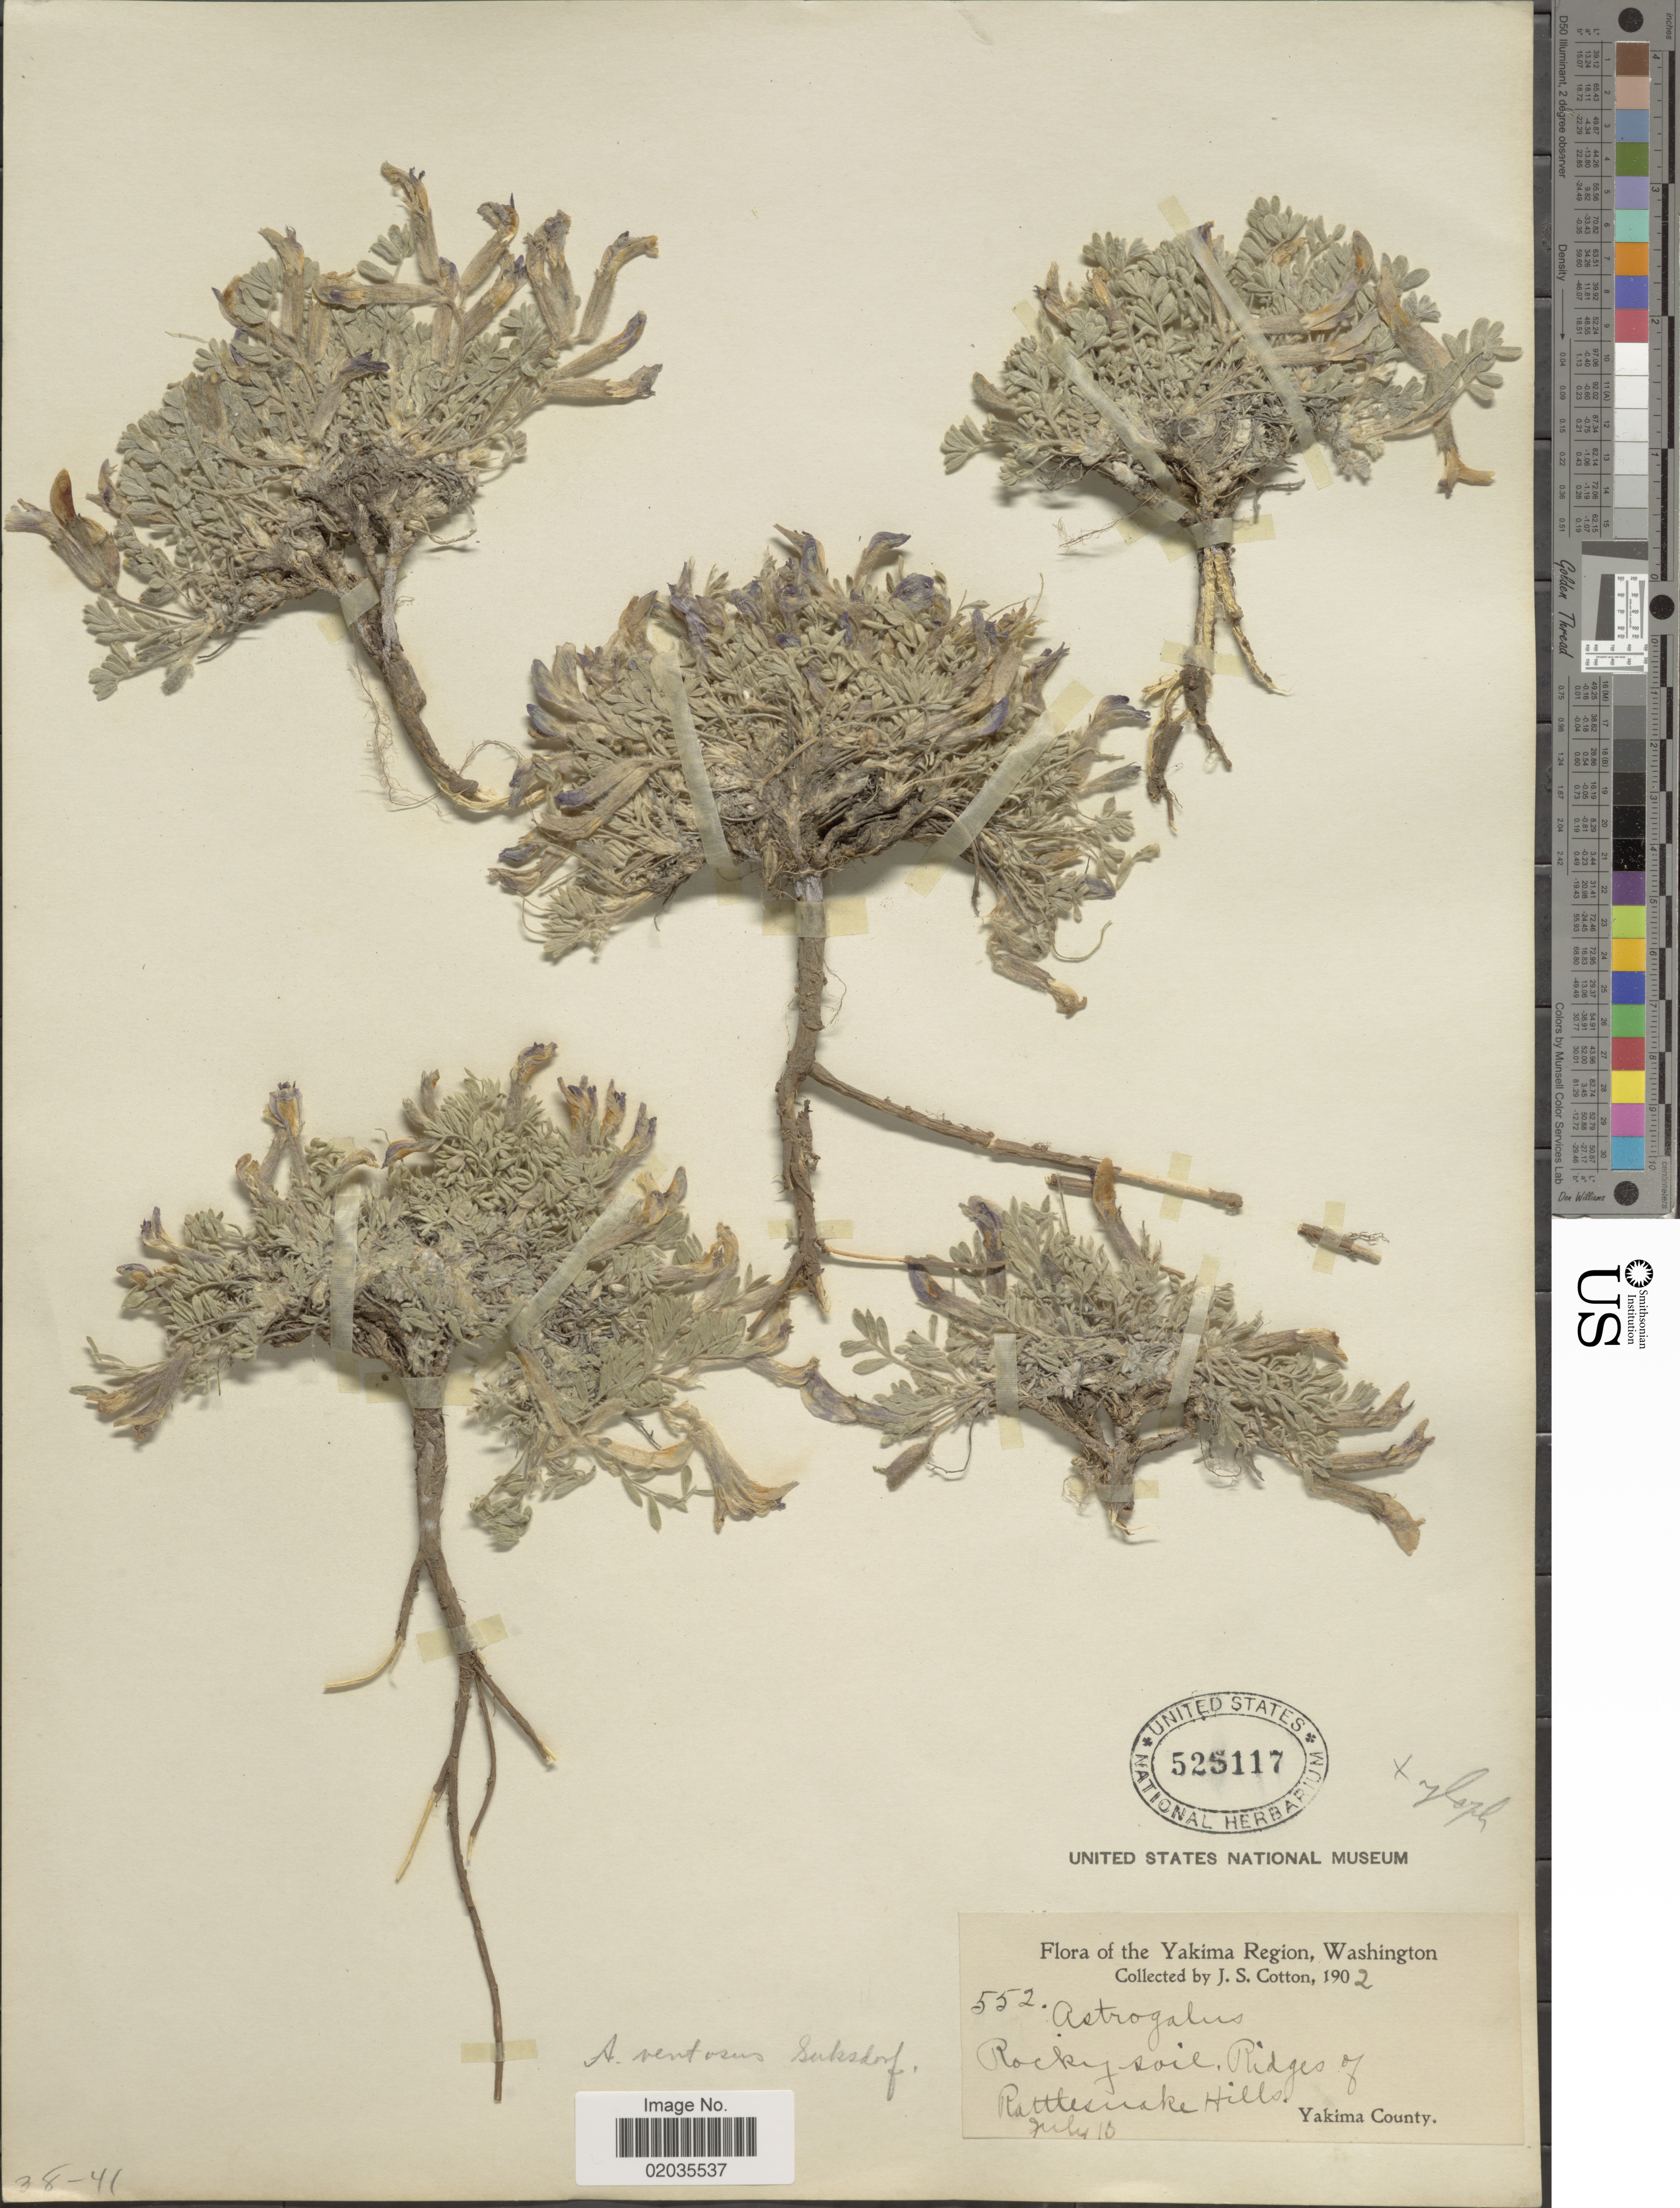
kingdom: Plantae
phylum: Tracheophyta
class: Magnoliopsida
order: Fabales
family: Fabaceae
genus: Astragalus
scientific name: Astragalus ventosus Suksd. & Rydb. nom. nud.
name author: Suksd. & Rydb.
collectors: J. S. Cotton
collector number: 552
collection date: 1902-07-10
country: United States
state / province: Washington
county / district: Yakima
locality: Yakima Region. Ridges of Rattlesnake Hills. Yakima County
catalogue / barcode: US 525117